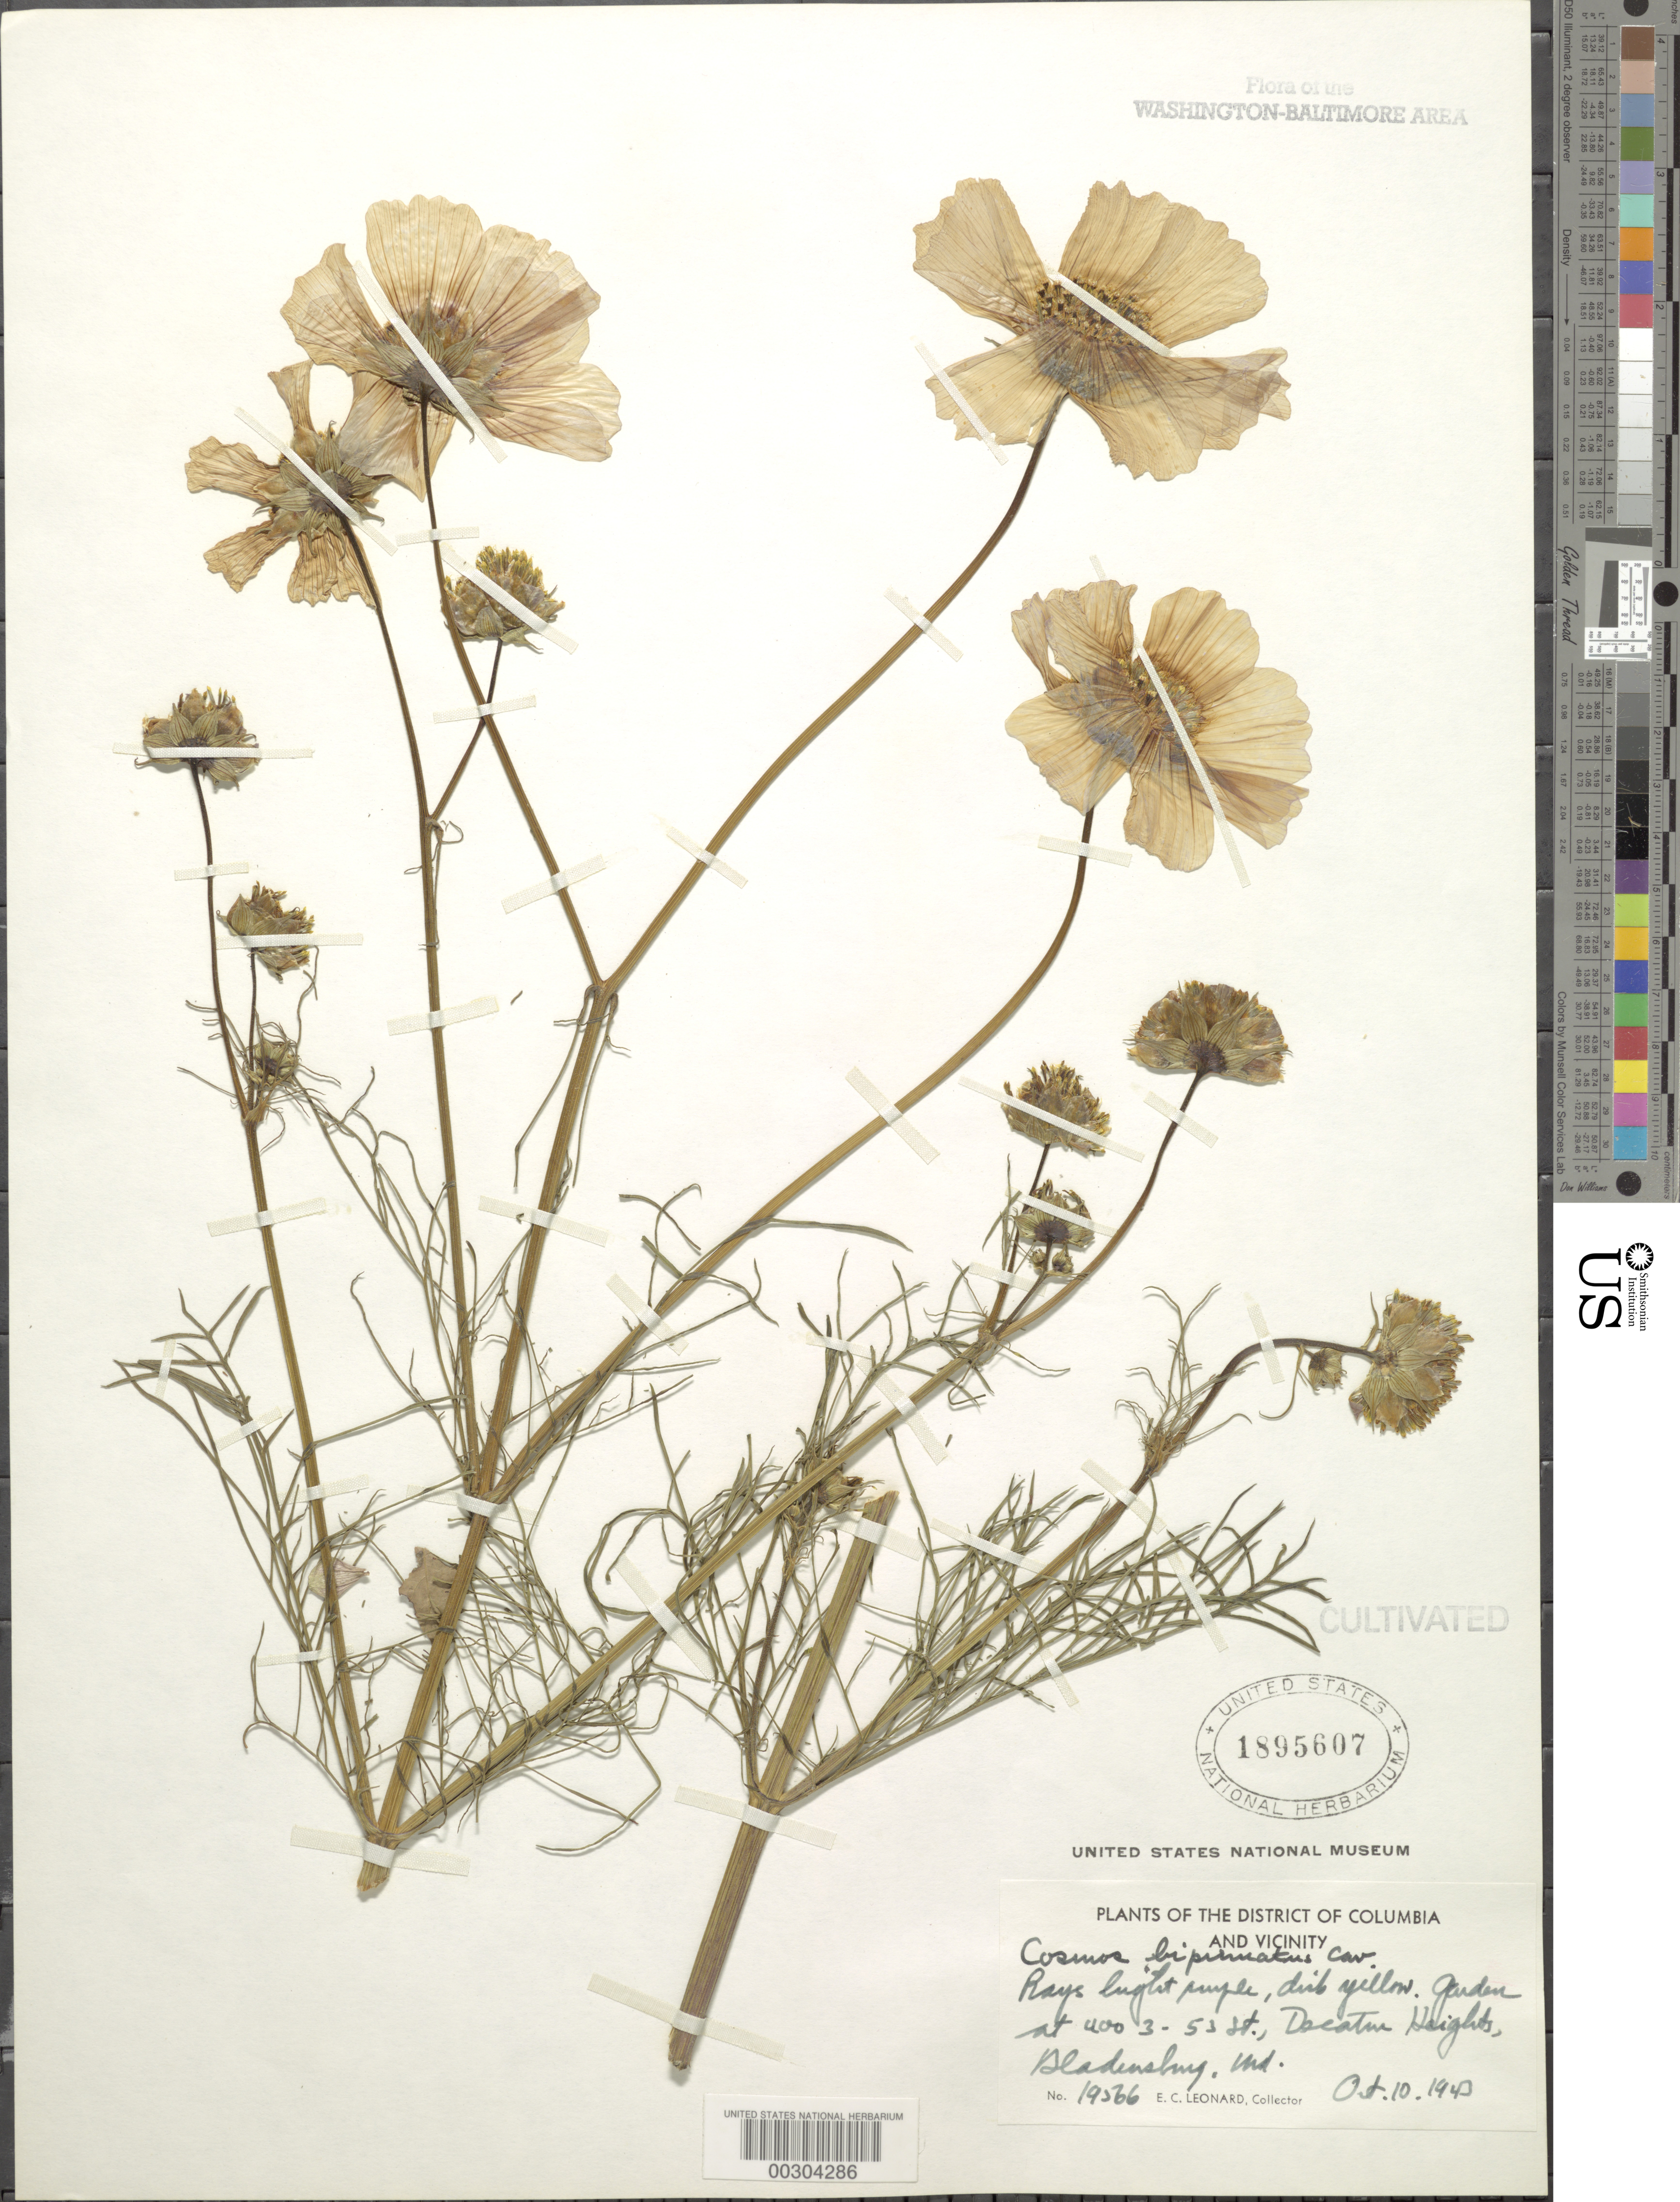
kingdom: Plantae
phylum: Tracheophyta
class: Magnoliopsida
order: Asterales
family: Asteraceae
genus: Cosmos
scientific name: Cosmos bipinnatus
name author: Cav.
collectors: E. C. Leonard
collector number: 19566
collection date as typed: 10 Oct 1943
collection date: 1943-10-10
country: United States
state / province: Maryland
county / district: Prince George's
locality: Bladensburg, 4003 53 St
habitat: Garden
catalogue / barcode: US 1895607